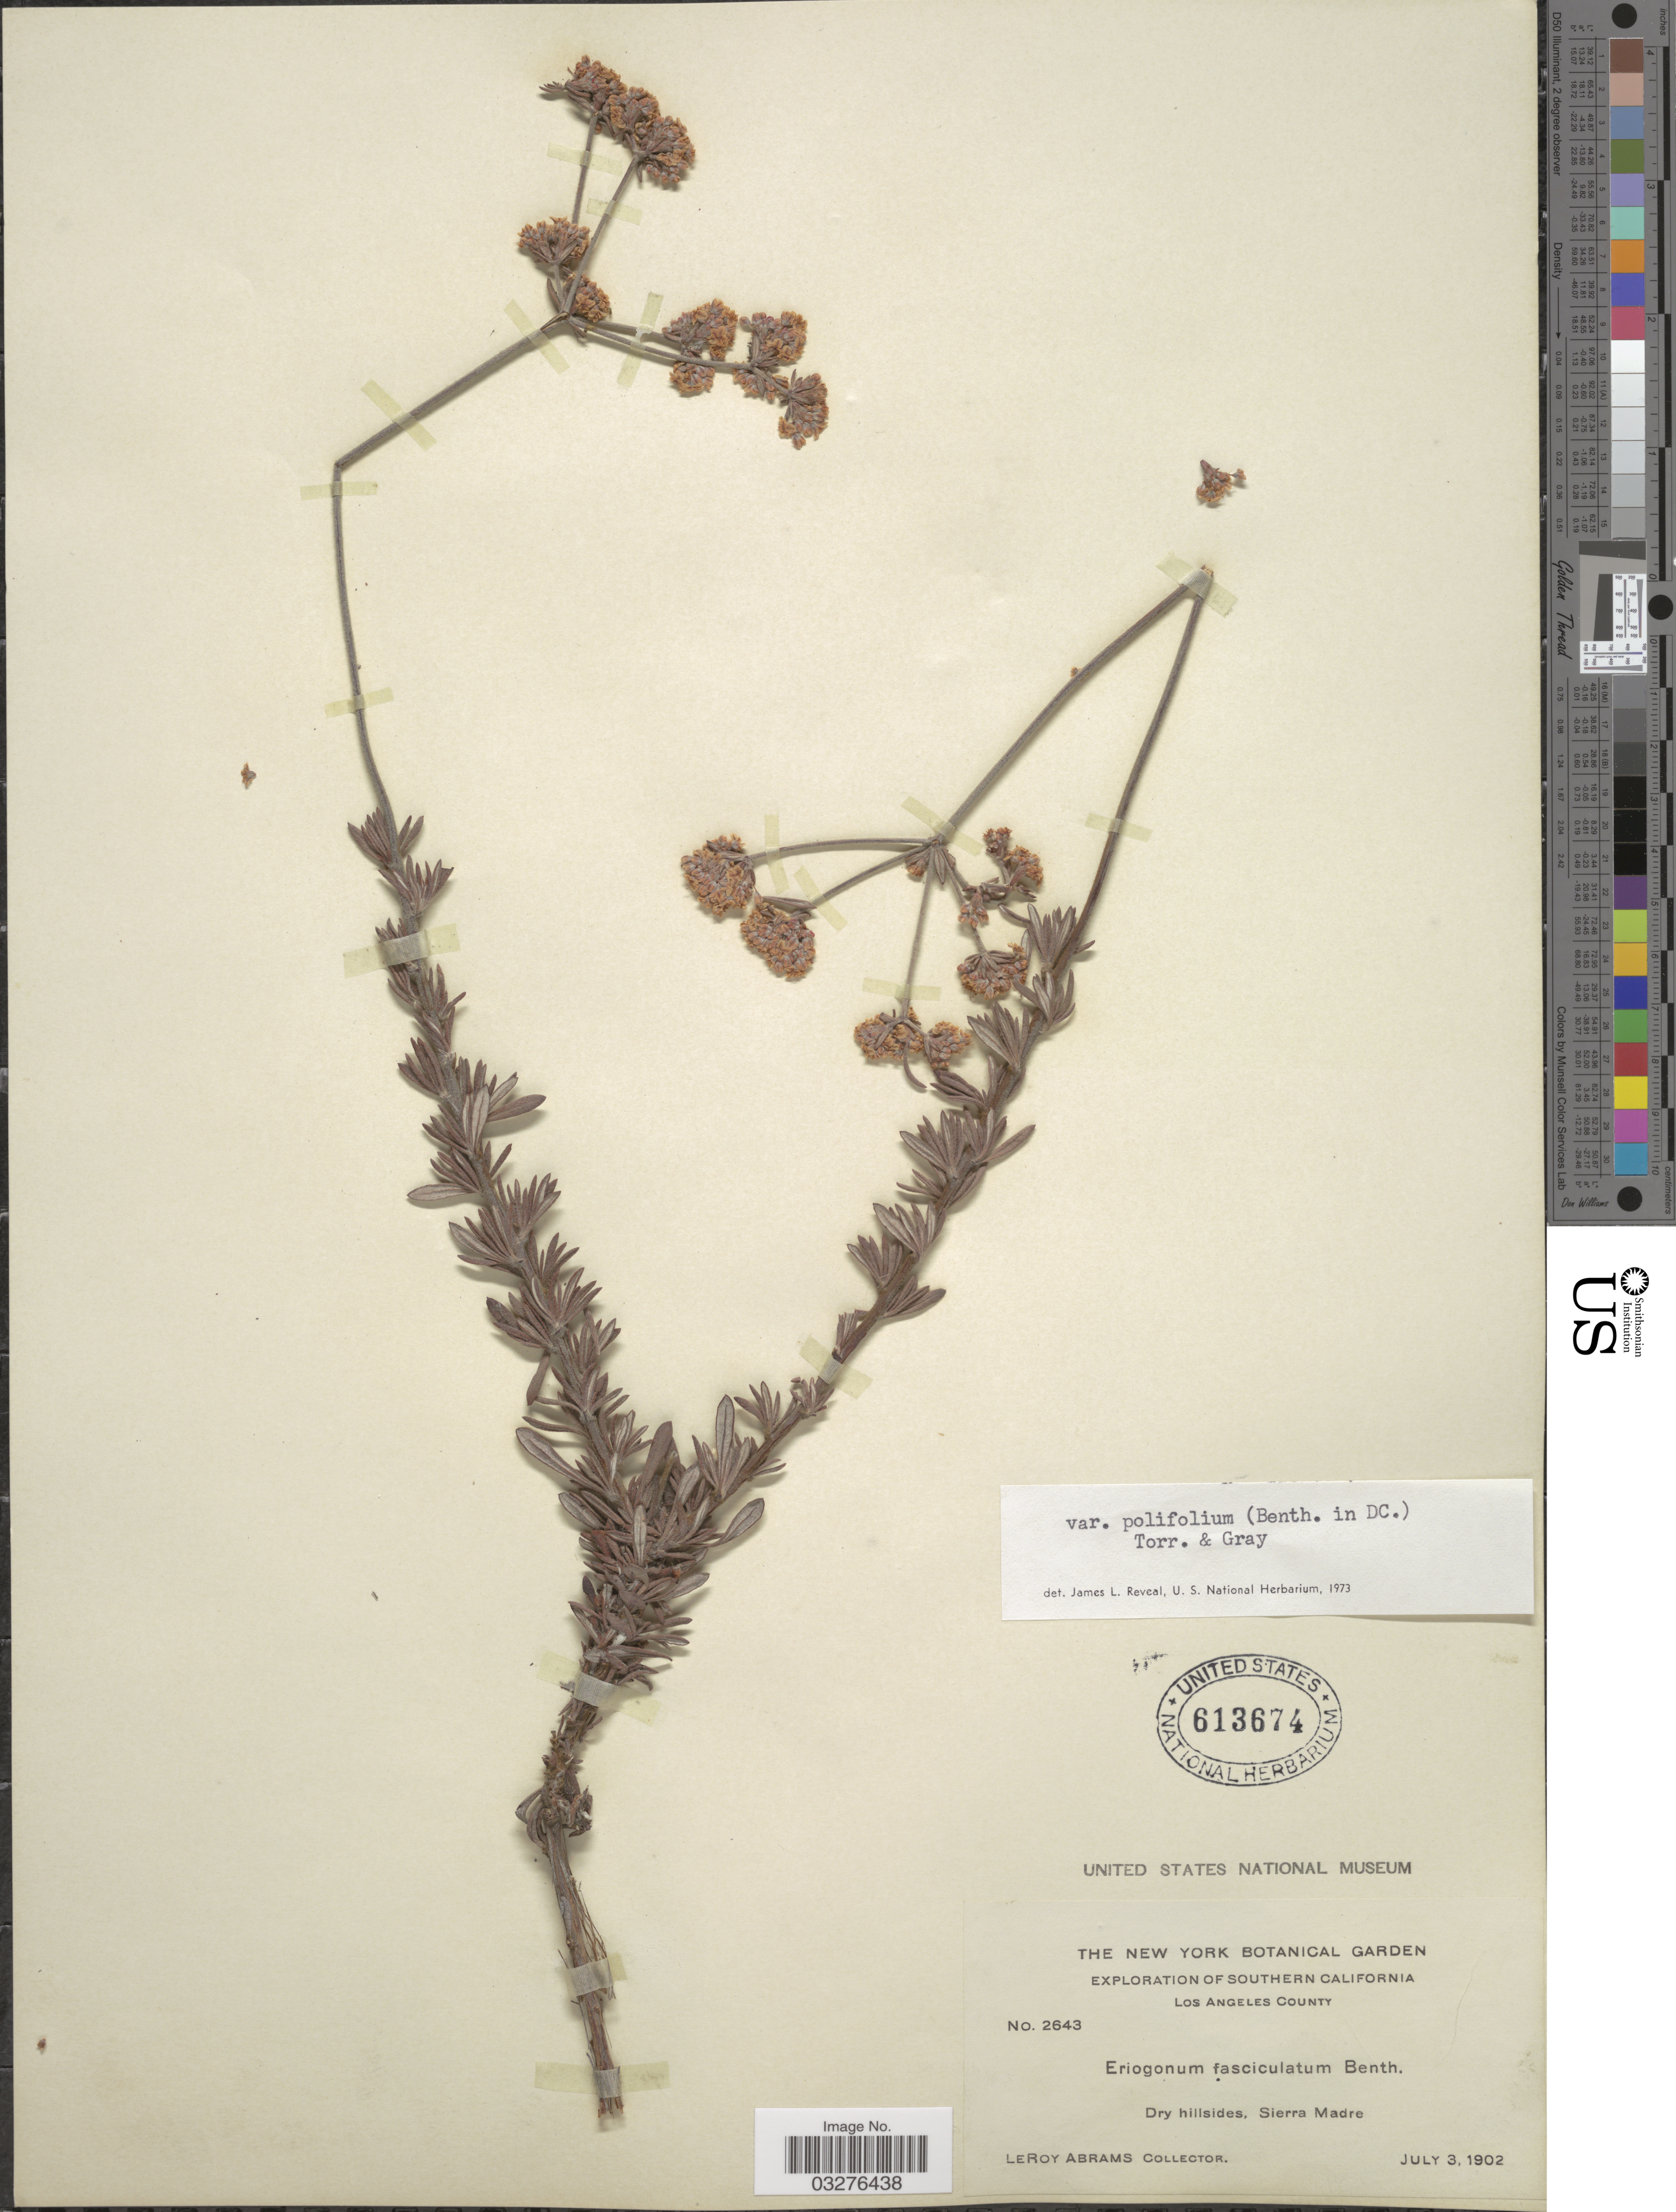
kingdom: Plantae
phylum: Tracheophyta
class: Magnoliopsida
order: Caryophyllales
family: Polygonaceae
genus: Eriogonum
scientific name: Eriogonum fasciculatum var. polifolium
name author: (Benth.) Torr. & A. Gray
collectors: L. Abrams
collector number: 2643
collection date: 1902-07-03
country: United States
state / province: California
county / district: Los Angeles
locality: Southern California, Los Angeles County, Sierra Madre.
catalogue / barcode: US 613674